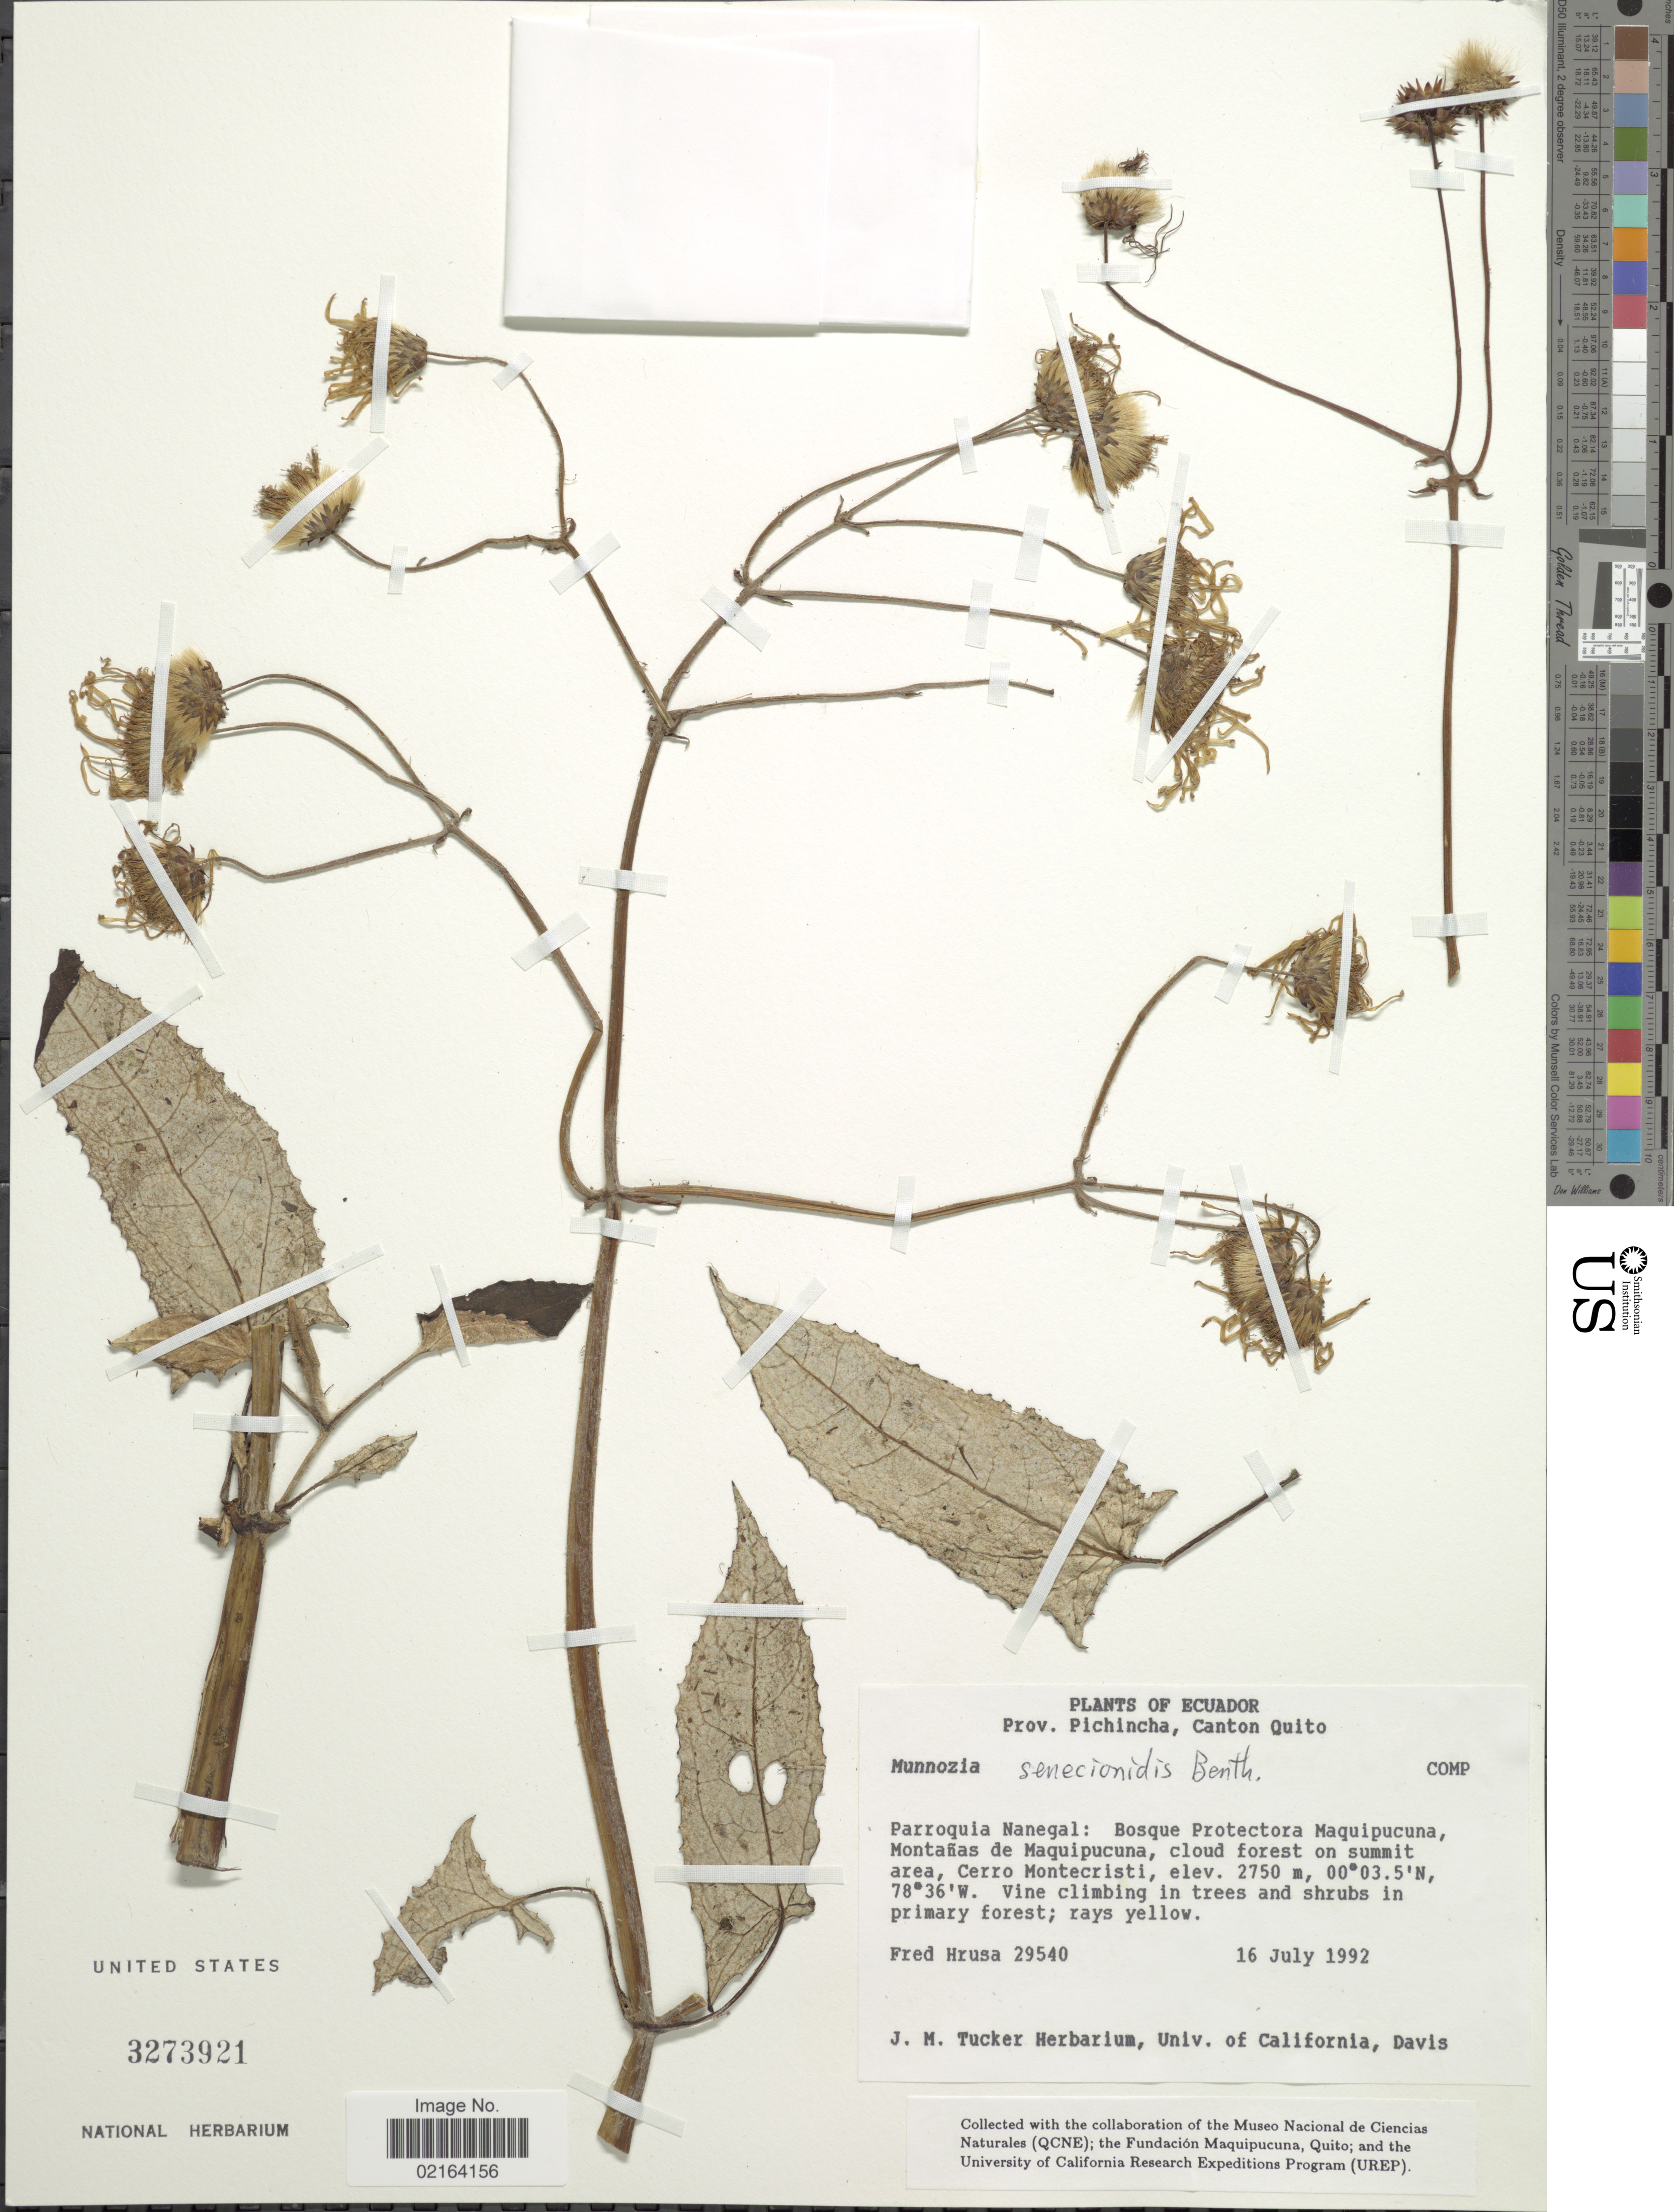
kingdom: Plantae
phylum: Tracheophyta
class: Magnoliopsida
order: Asterales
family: Asteraceae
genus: Munnozia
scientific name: Munnozia senecionidis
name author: Benth.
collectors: G. Hrusa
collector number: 29540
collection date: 1992-07-16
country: Ecuador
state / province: Pichincha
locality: Prov. Pichincha, Canton Quito, Parroquia Nanegal, Bosque Protectora Maquipucuna, Montanas de Maquipucuna, cloud forest on summit area, Cerro Montecristi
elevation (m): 2750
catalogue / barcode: US 3273921